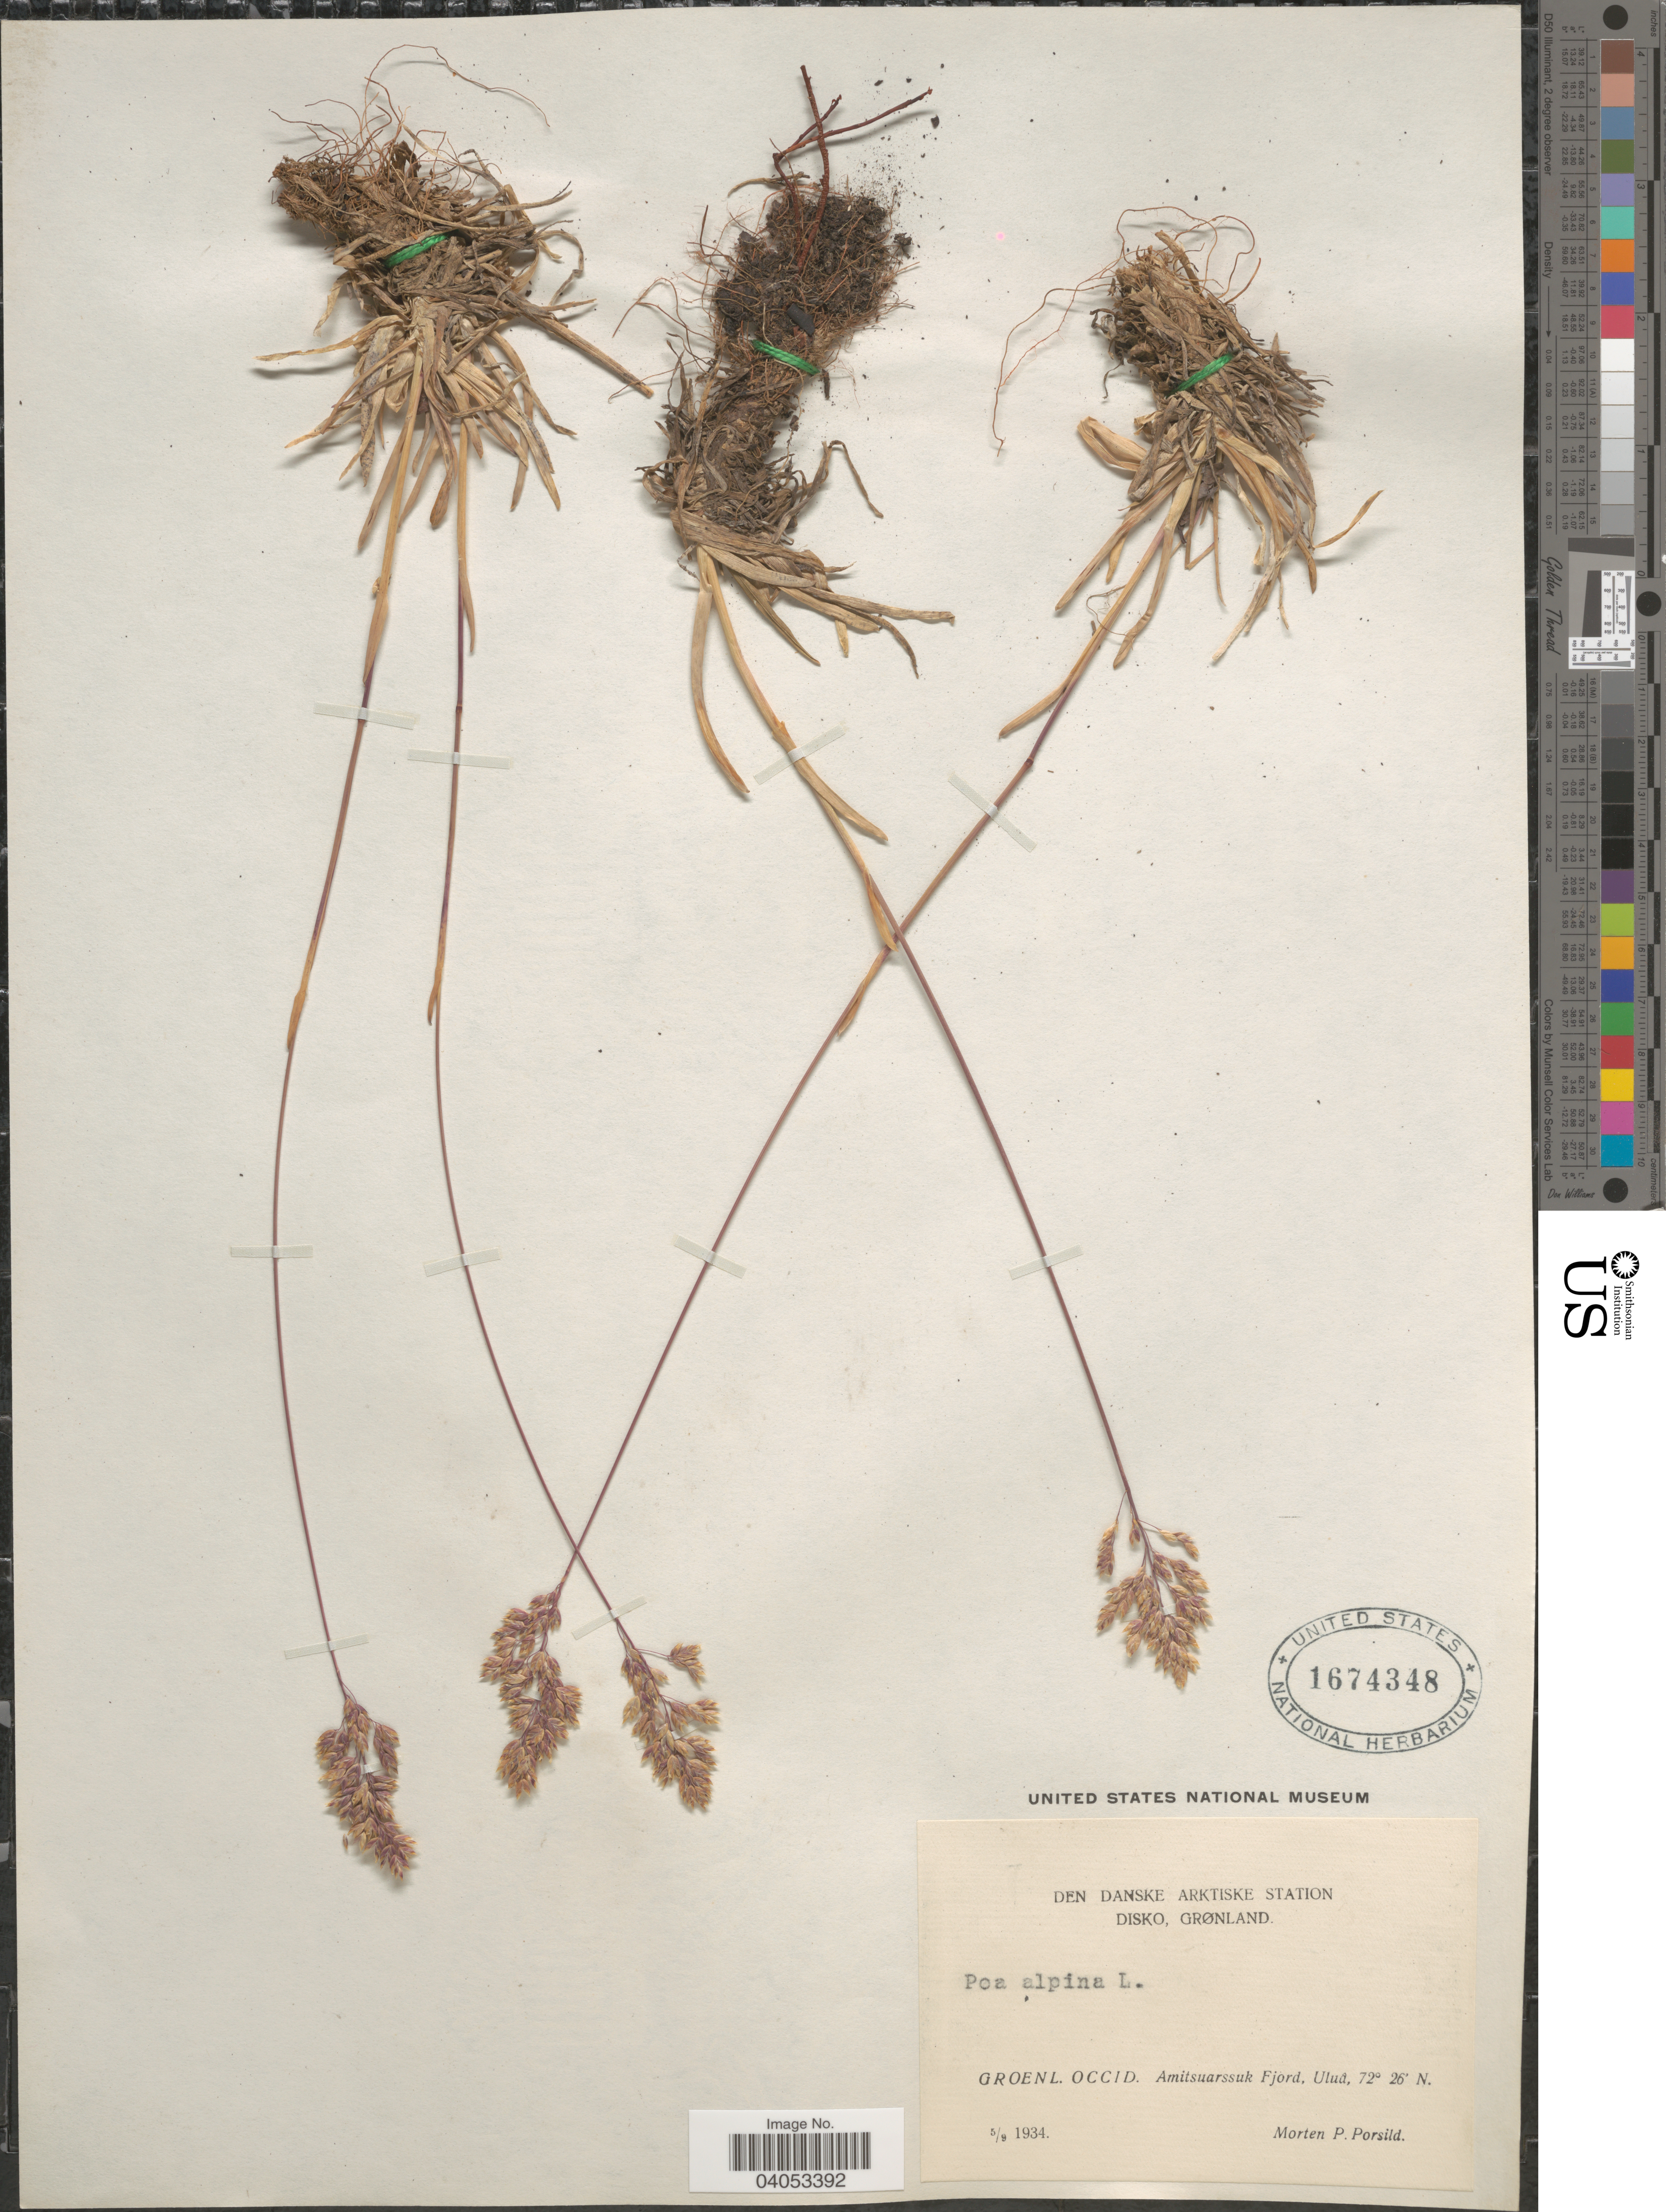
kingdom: Plantae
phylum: Tracheophyta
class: Liliopsida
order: Poales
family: Poaceae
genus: Poa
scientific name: Poa alpina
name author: L.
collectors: M. P. Porsild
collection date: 1934-09-05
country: Greenland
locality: Den Danske Arktiske Station. Disko, Grønland. Groenl. Occid. Amitsuarssuk Fjord, Ulua.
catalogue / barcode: US 1674348